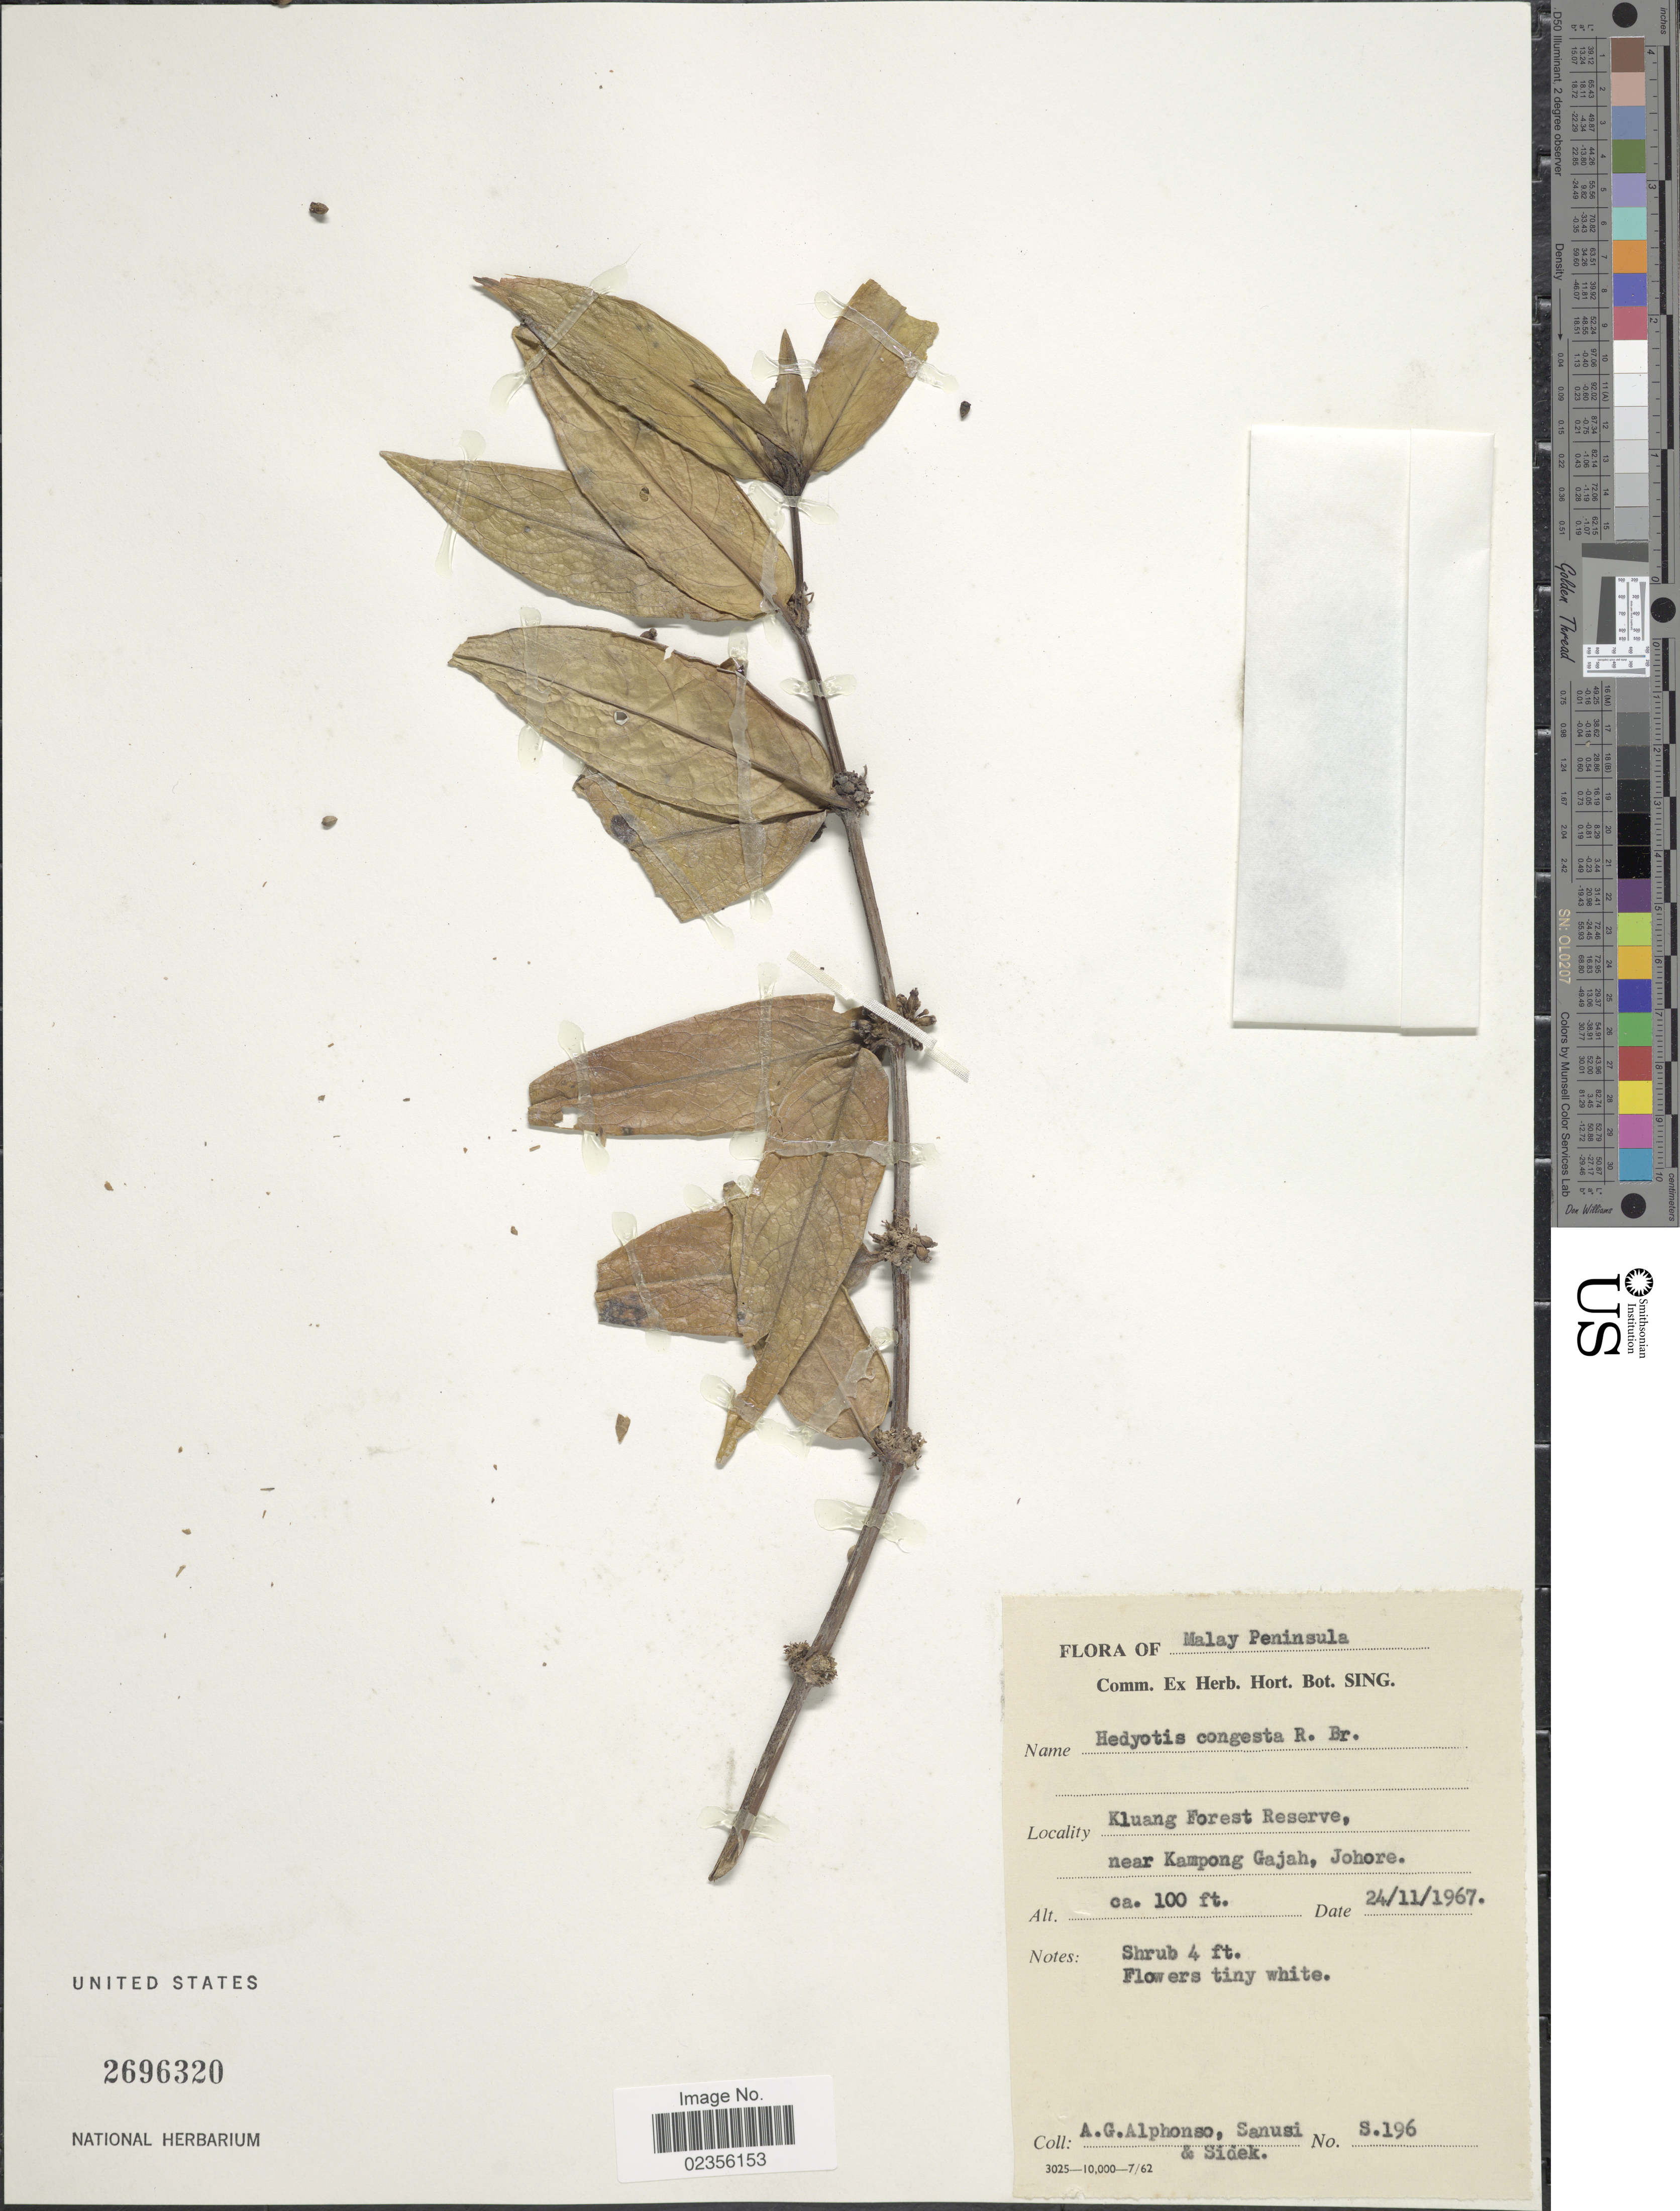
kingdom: Plantae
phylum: Tracheophyta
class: Magnoliopsida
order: Gentianales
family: Rubiaceae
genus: Hedyotis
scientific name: Hedyotis congesta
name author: R. Br.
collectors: A. G. Alphonso, Sarih, S. & -. Sidek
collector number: S.196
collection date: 1967-11-24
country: Malaysia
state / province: Johor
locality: Malay Peninsula. Kluang Forest Reserve, near Kampong Gajah, Johore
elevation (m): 30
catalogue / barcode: US 2696320